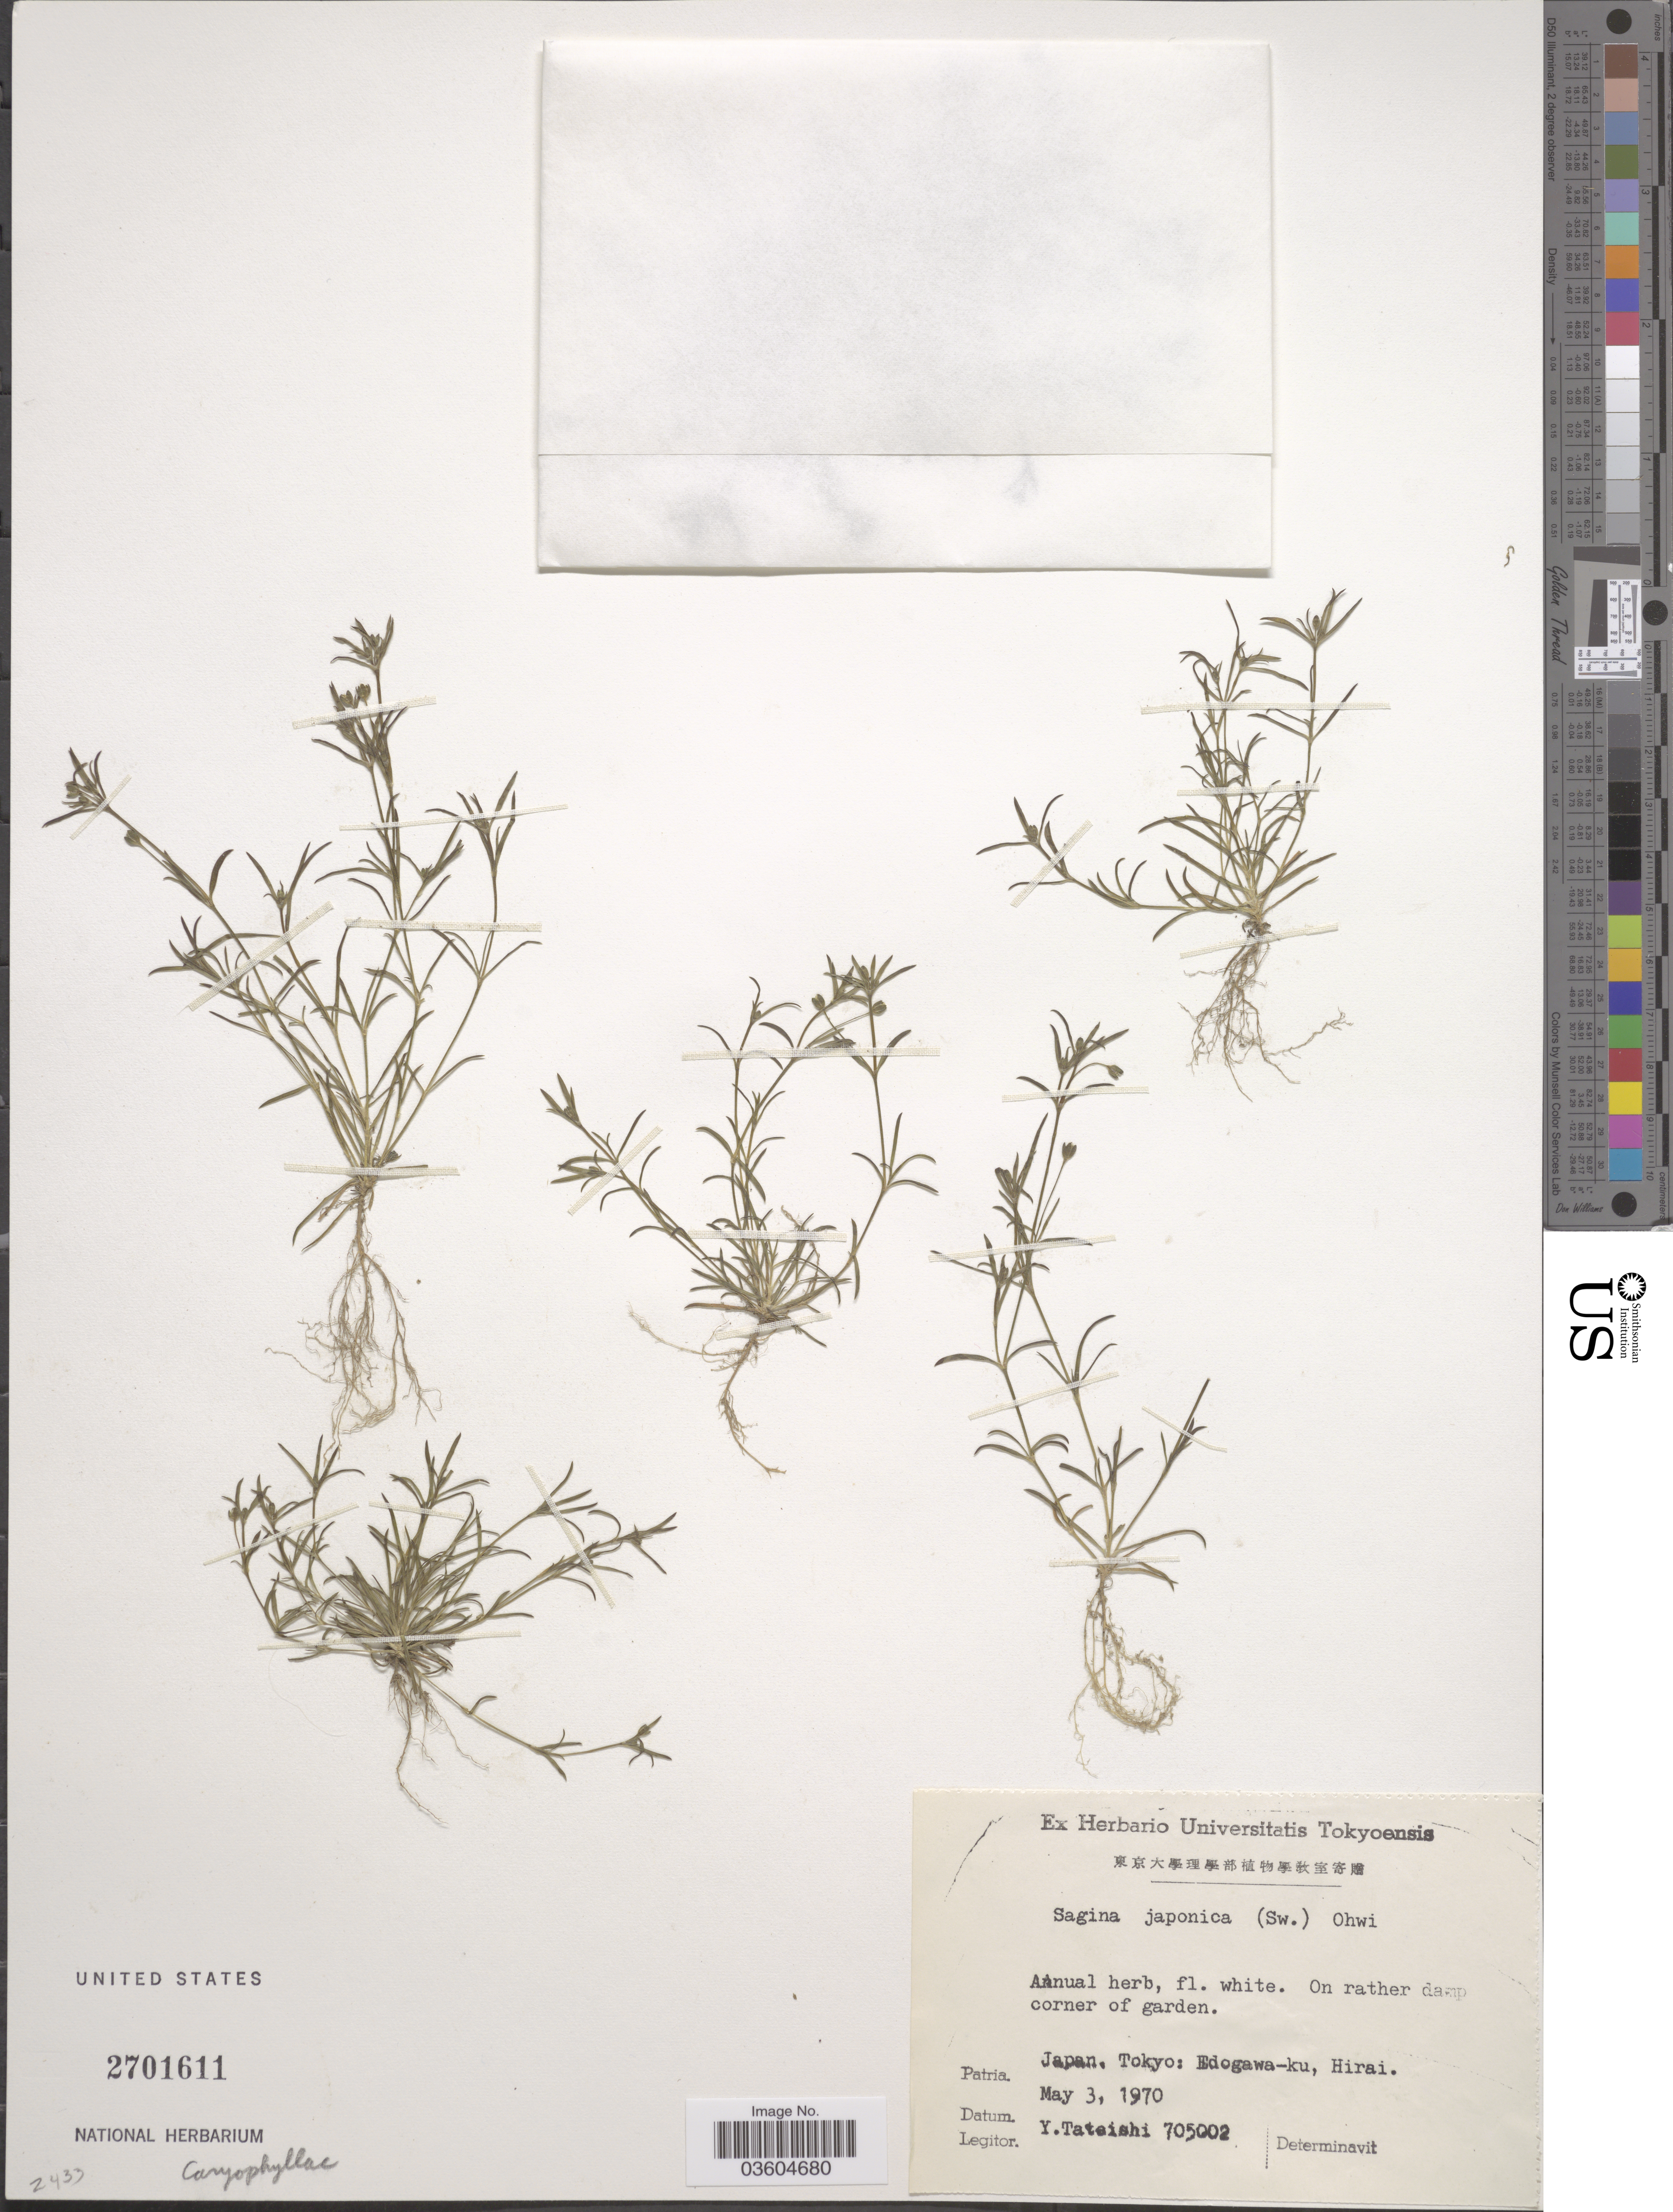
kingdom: Plantae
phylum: Tracheophyta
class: Magnoliopsida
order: Caryophyllales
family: Caryophyllaceae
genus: Sagina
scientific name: Sagina japonica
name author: (Sw.) Ohwi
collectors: Y. Tateishi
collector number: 705002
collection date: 1970-05-03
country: Japan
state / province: Tokyo, Federal City of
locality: Tokyo: Edogawa-ku, Hirai.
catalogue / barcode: US 2701611